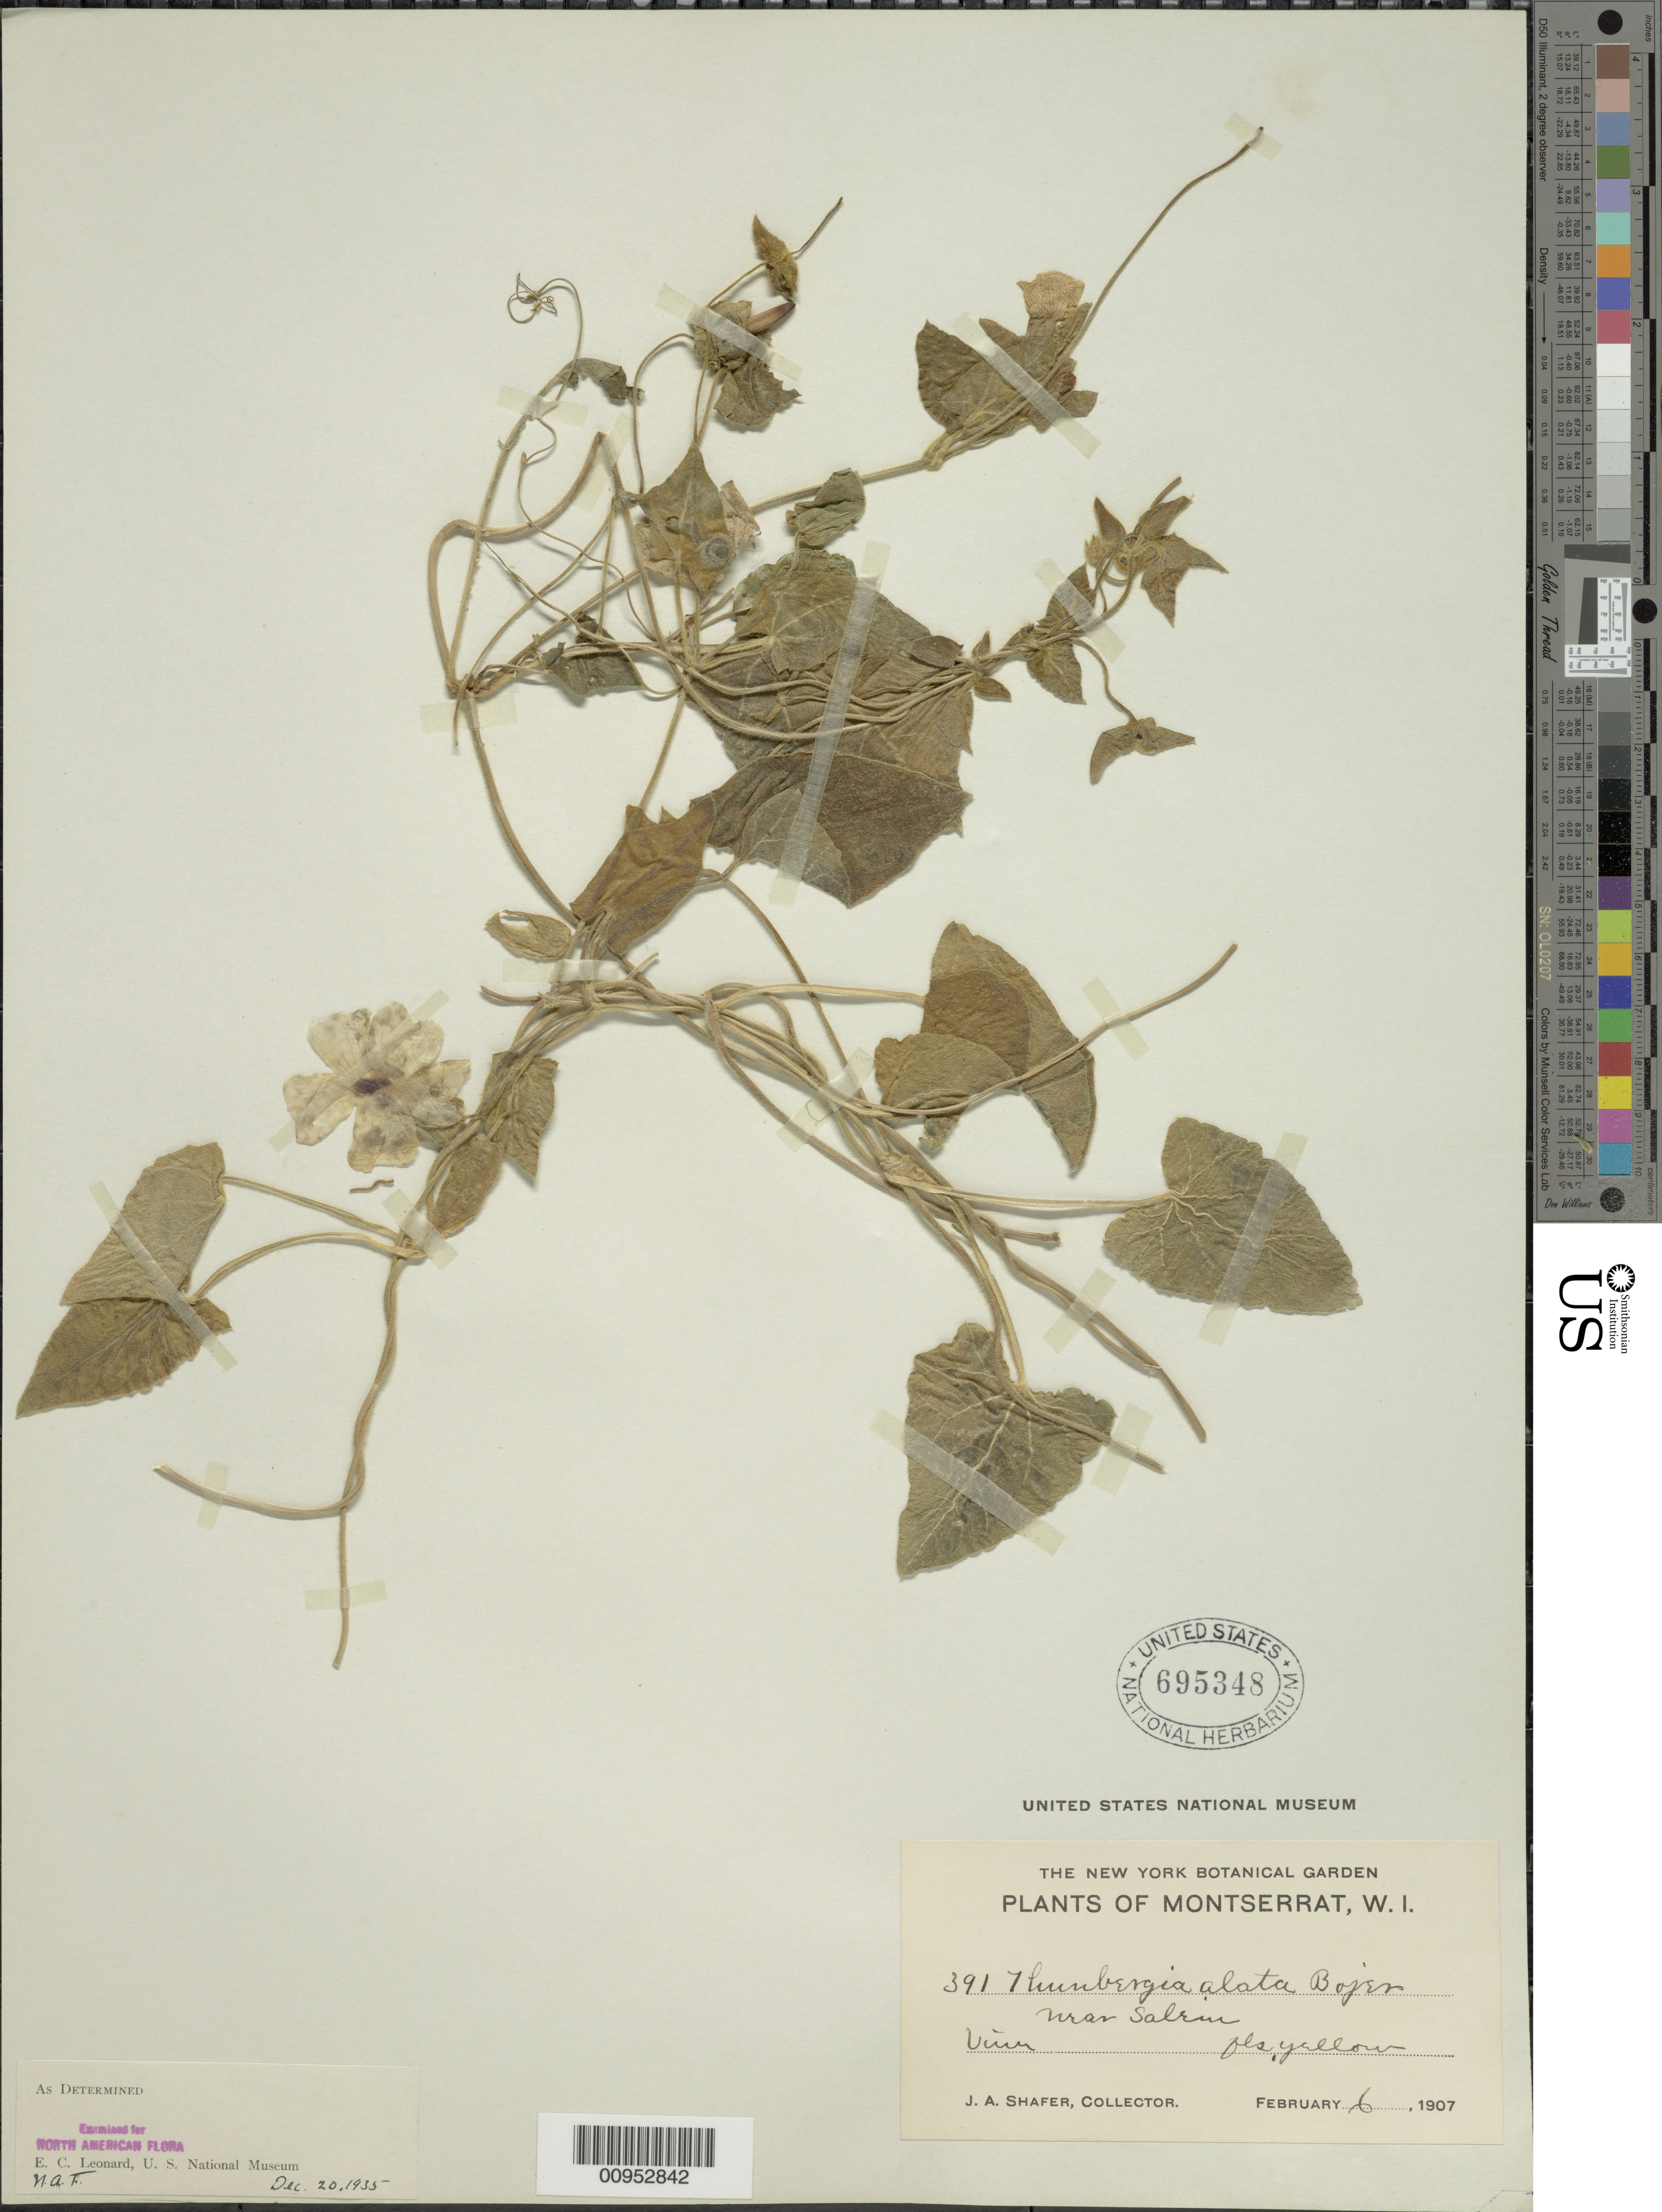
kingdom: Plantae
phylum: Tracheophyta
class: Magnoliopsida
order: Lamiales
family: Acanthaceae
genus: Thunbergia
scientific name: Thunbergia alata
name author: Bojer ex Sims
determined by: Leonard, Emery C., (US)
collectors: J. A. Shafer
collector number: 391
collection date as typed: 06 Feb 1907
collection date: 1907-02-06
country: Montserrat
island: Montserrat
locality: Near Salein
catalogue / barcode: US 695348